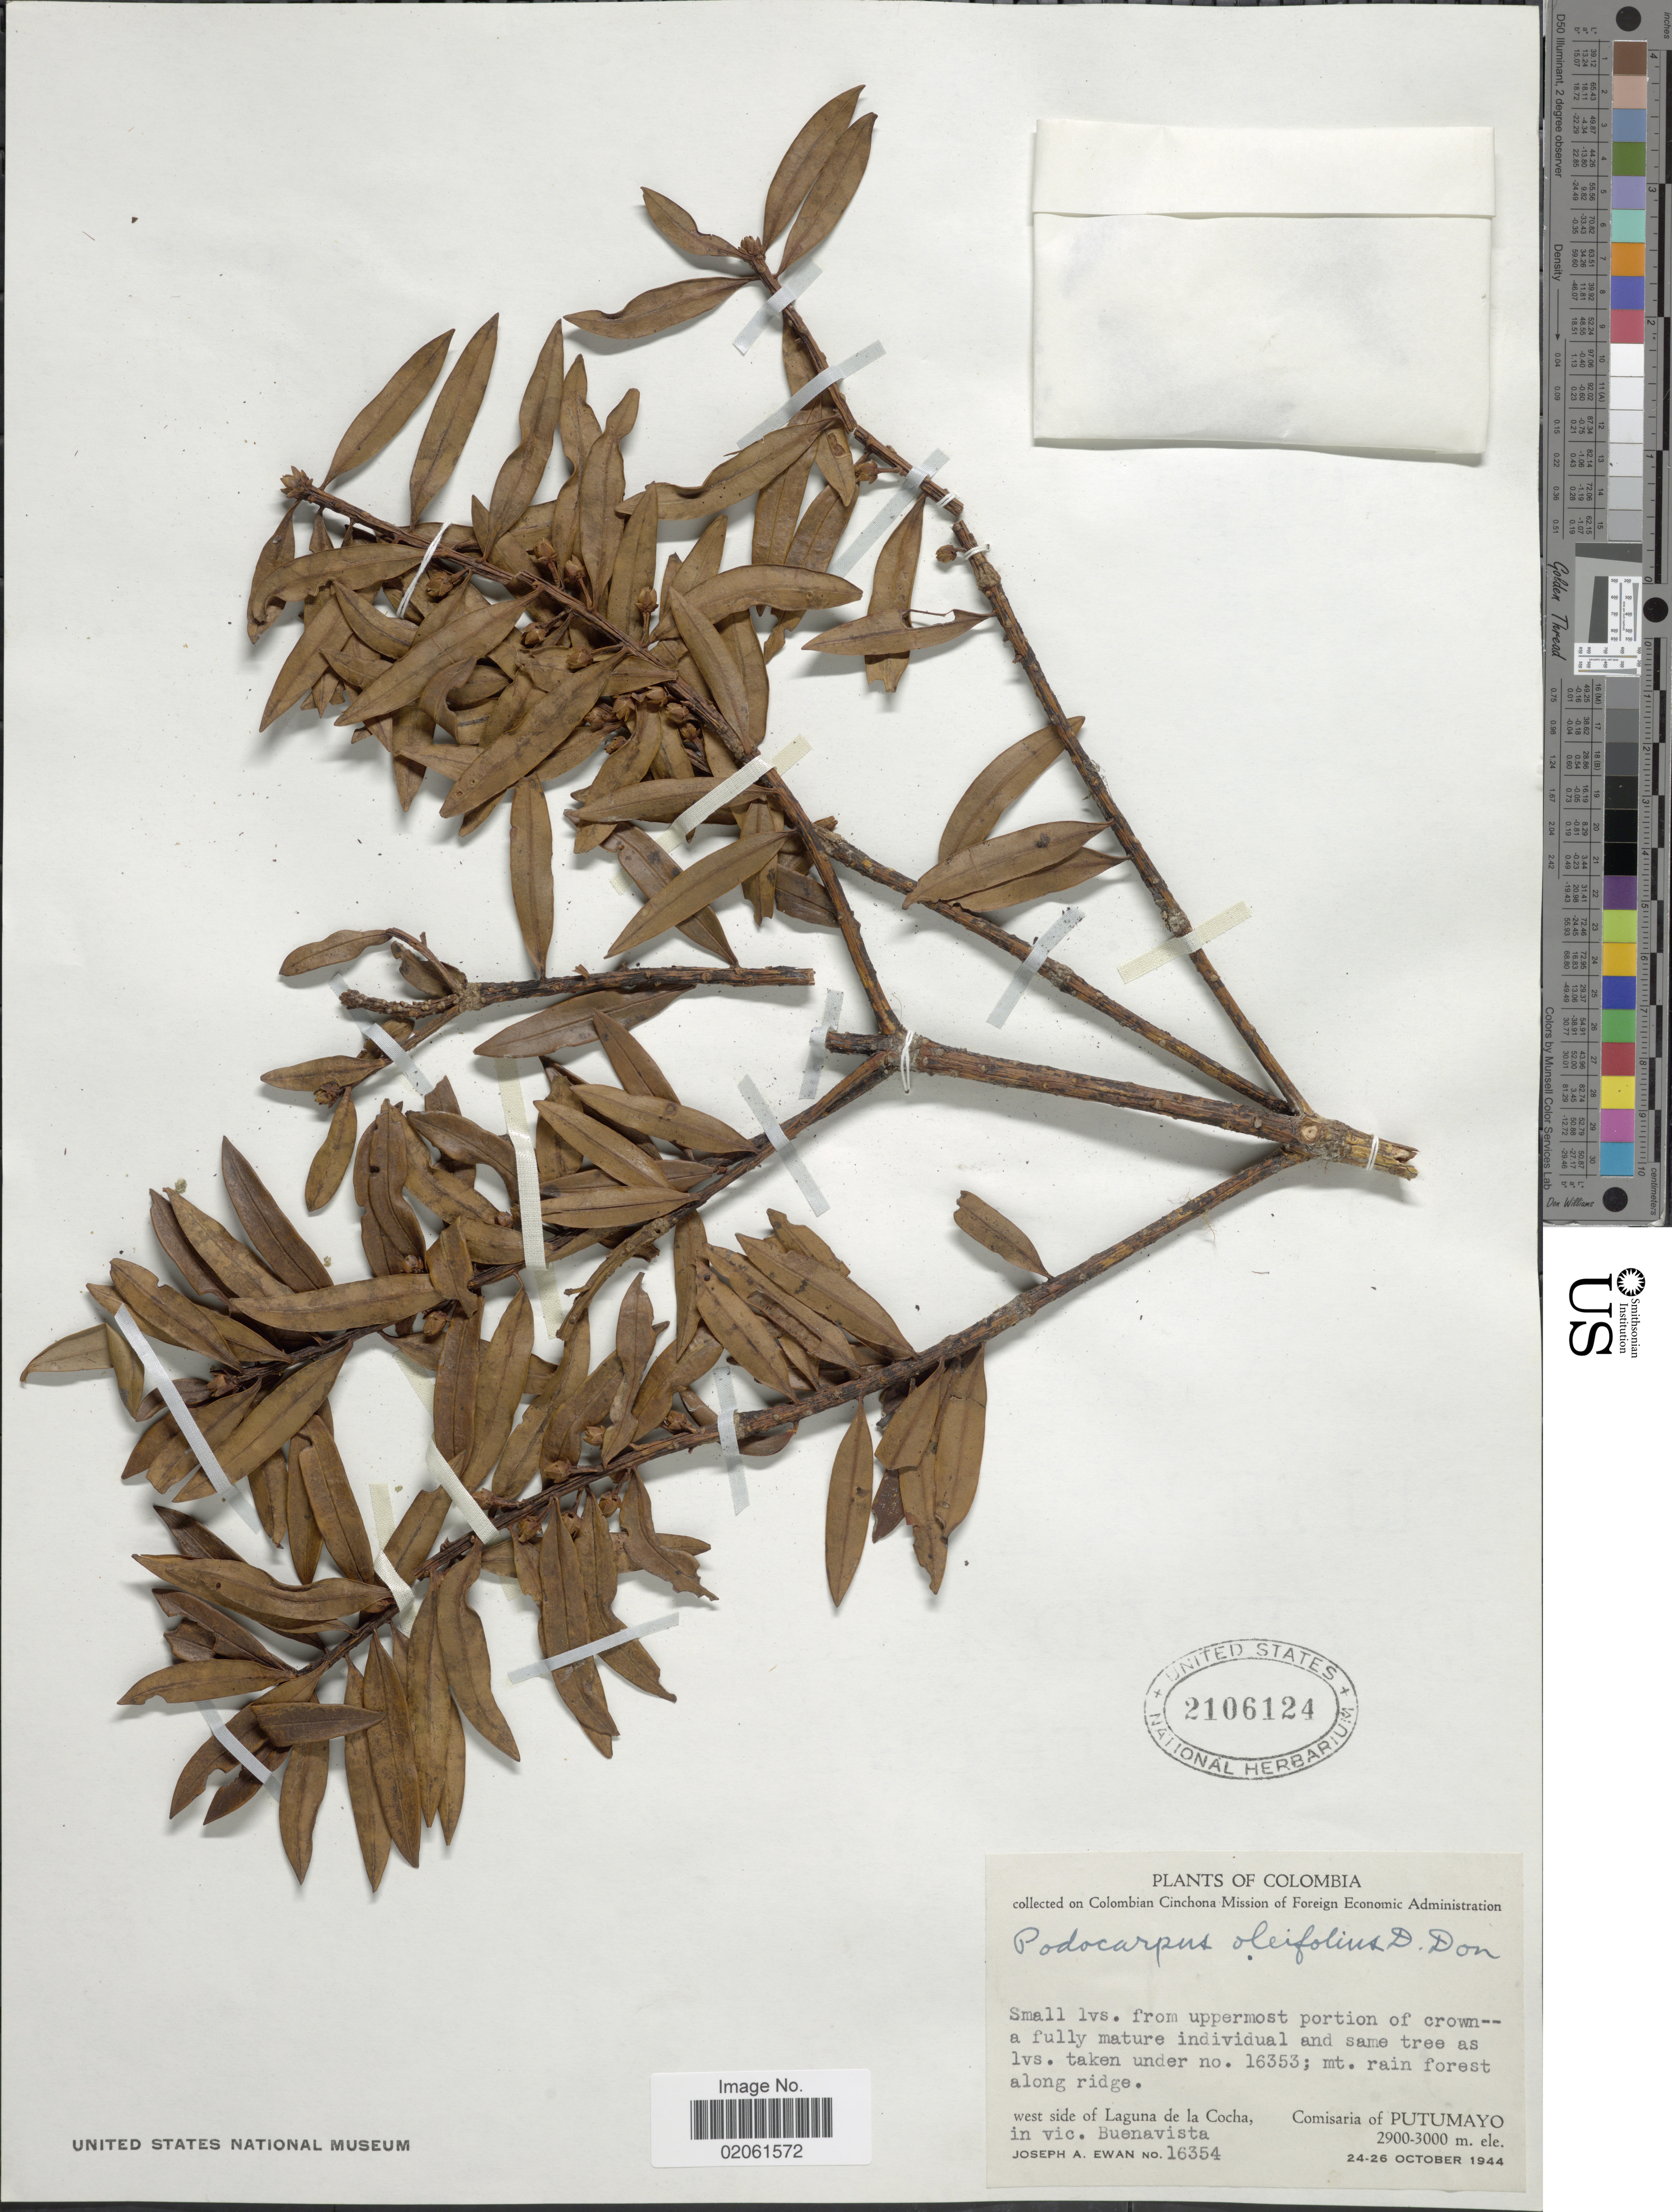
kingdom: Plantae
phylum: Tracheophyta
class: Pinopsida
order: Pinales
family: Podocarpaceae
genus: Podocarpus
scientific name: Podocarpus oleifolius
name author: D. Don ex Lamb.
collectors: J. A. Ewan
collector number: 16354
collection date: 1944-10-24/1944-10-26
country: Colombia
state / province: Putumayo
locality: West side of Laguna de la Cocha. Comisaria of Putumayo, in vic. Buenavista. rain forest along ridge.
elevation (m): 2900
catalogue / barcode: US 2106124